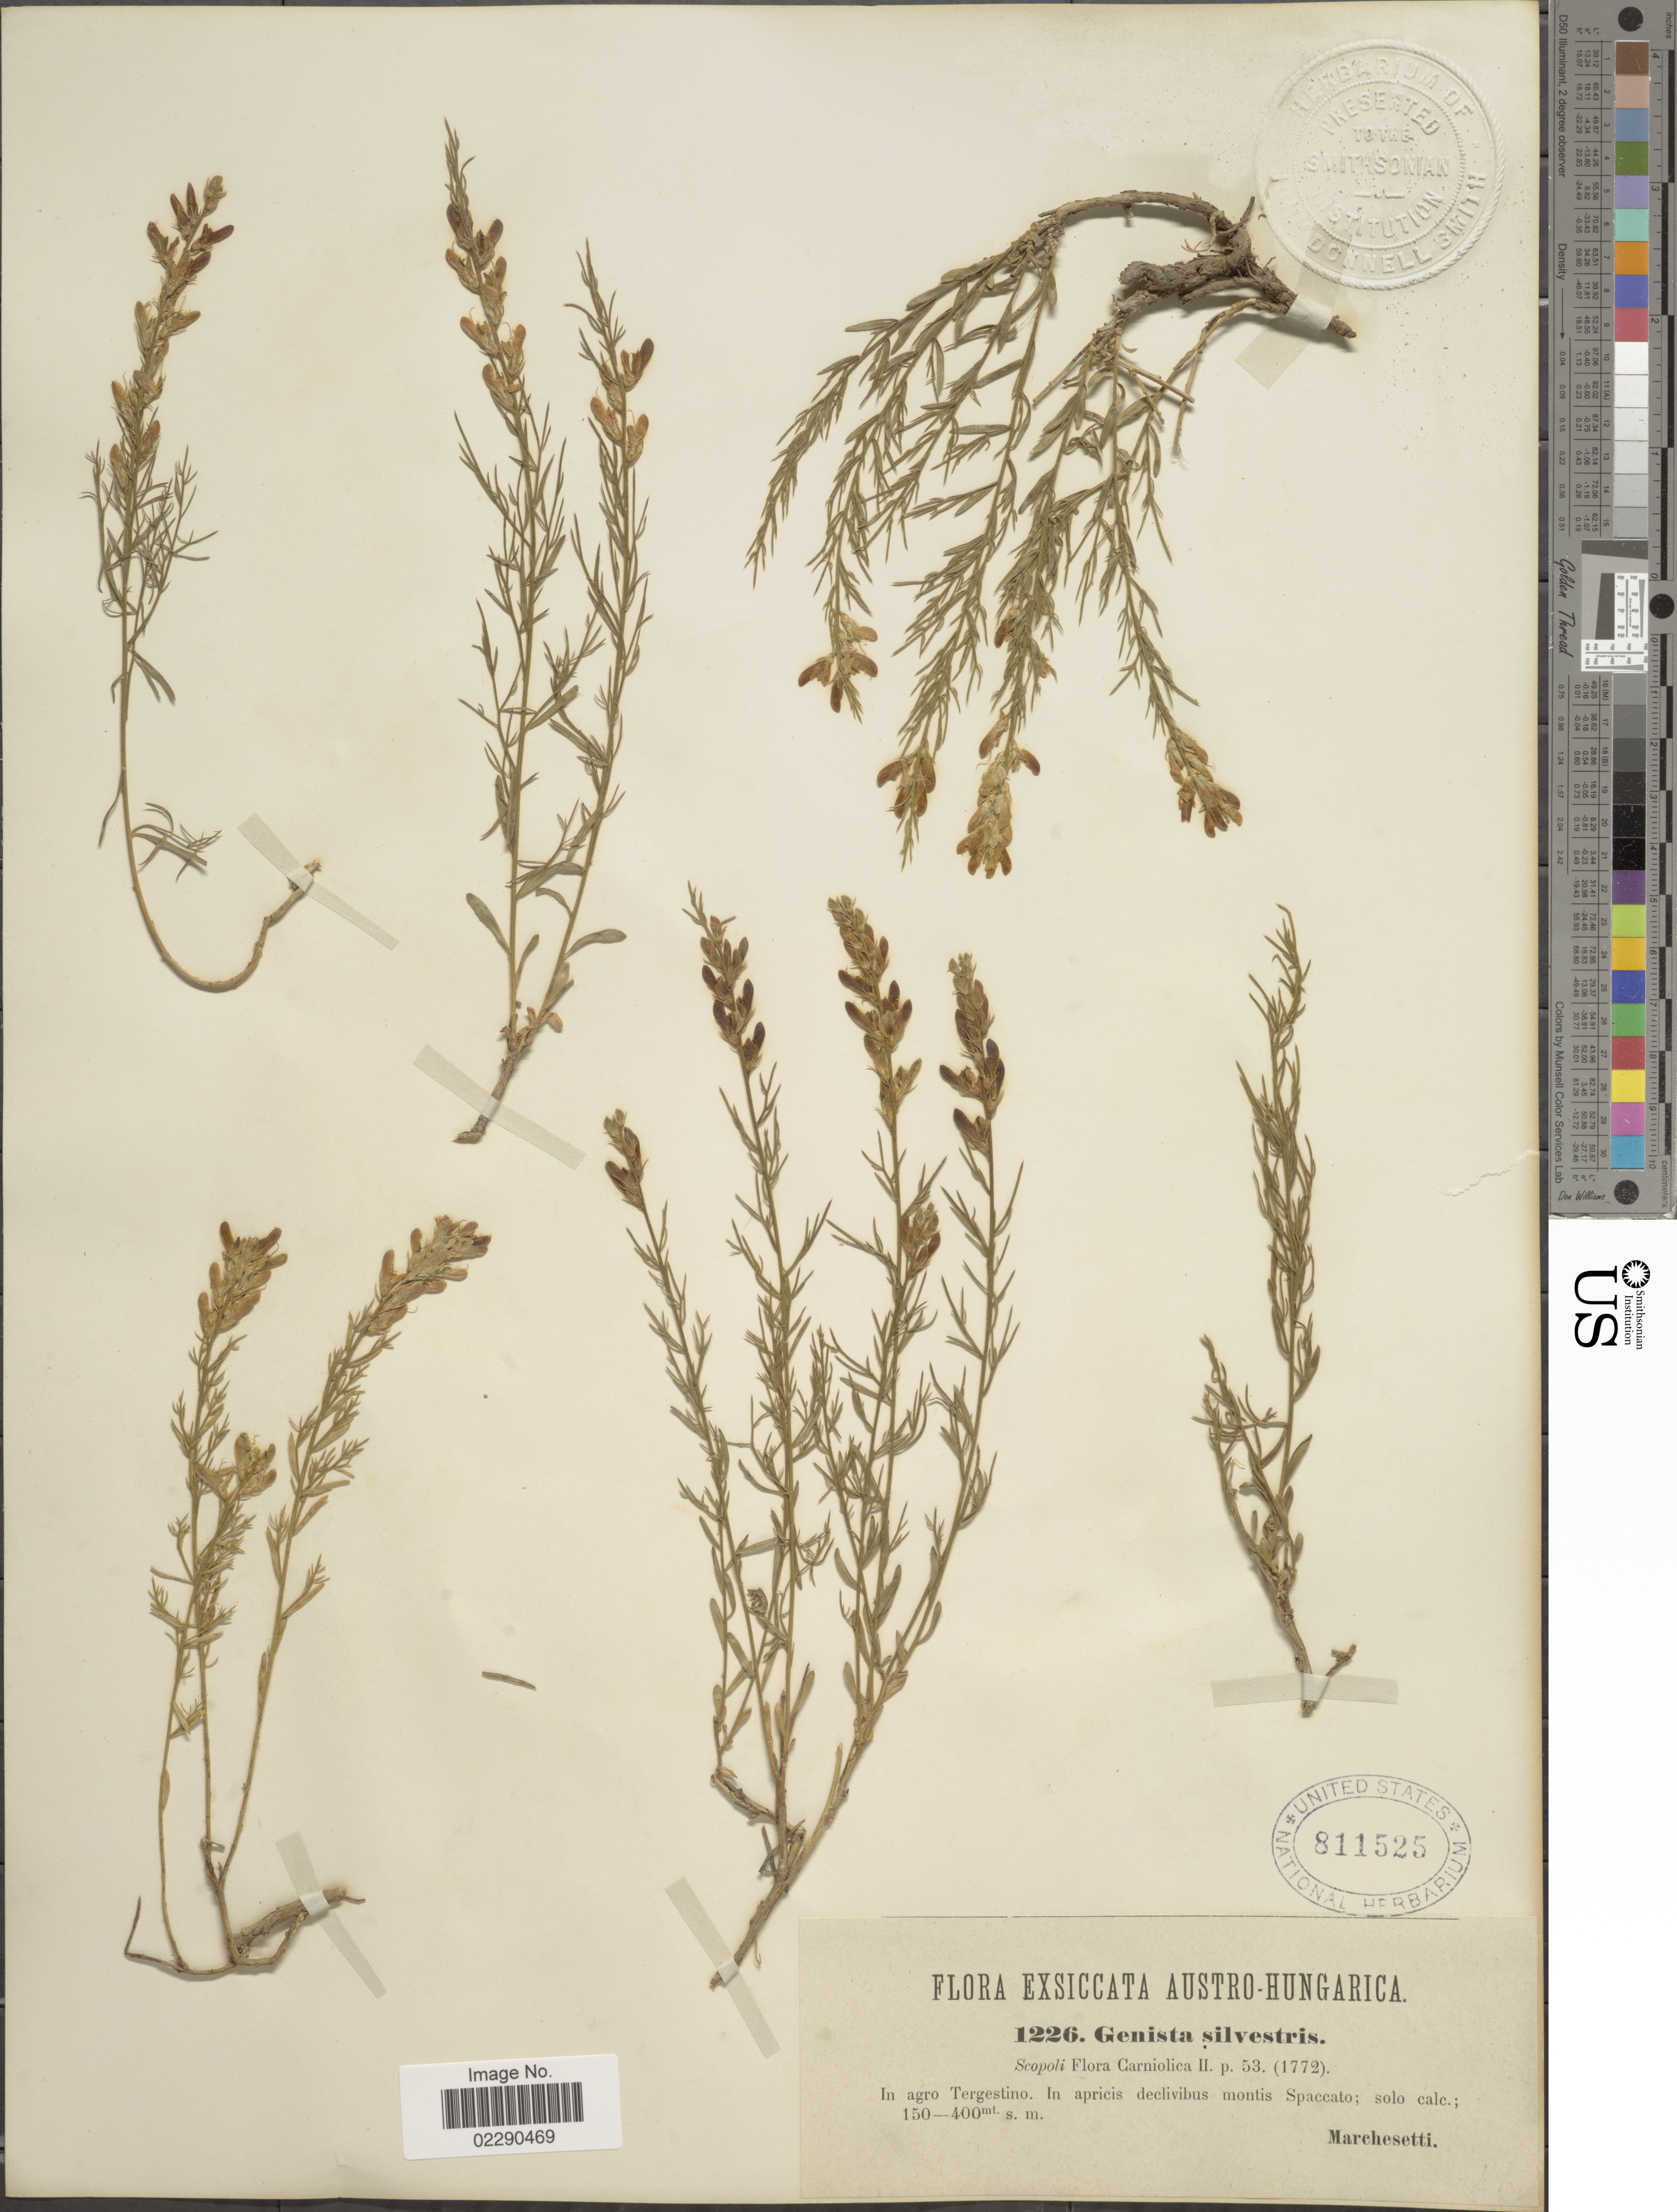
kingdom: Plantae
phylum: Tracheophyta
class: Magnoliopsida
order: Fabales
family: Fabaceae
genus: Genista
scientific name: Genista sylvestris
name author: Scop.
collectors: -. Marchesetti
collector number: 1226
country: Italy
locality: Austro-Hungarica, Tergestino, montis Spaccato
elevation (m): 150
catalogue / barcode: US 811525